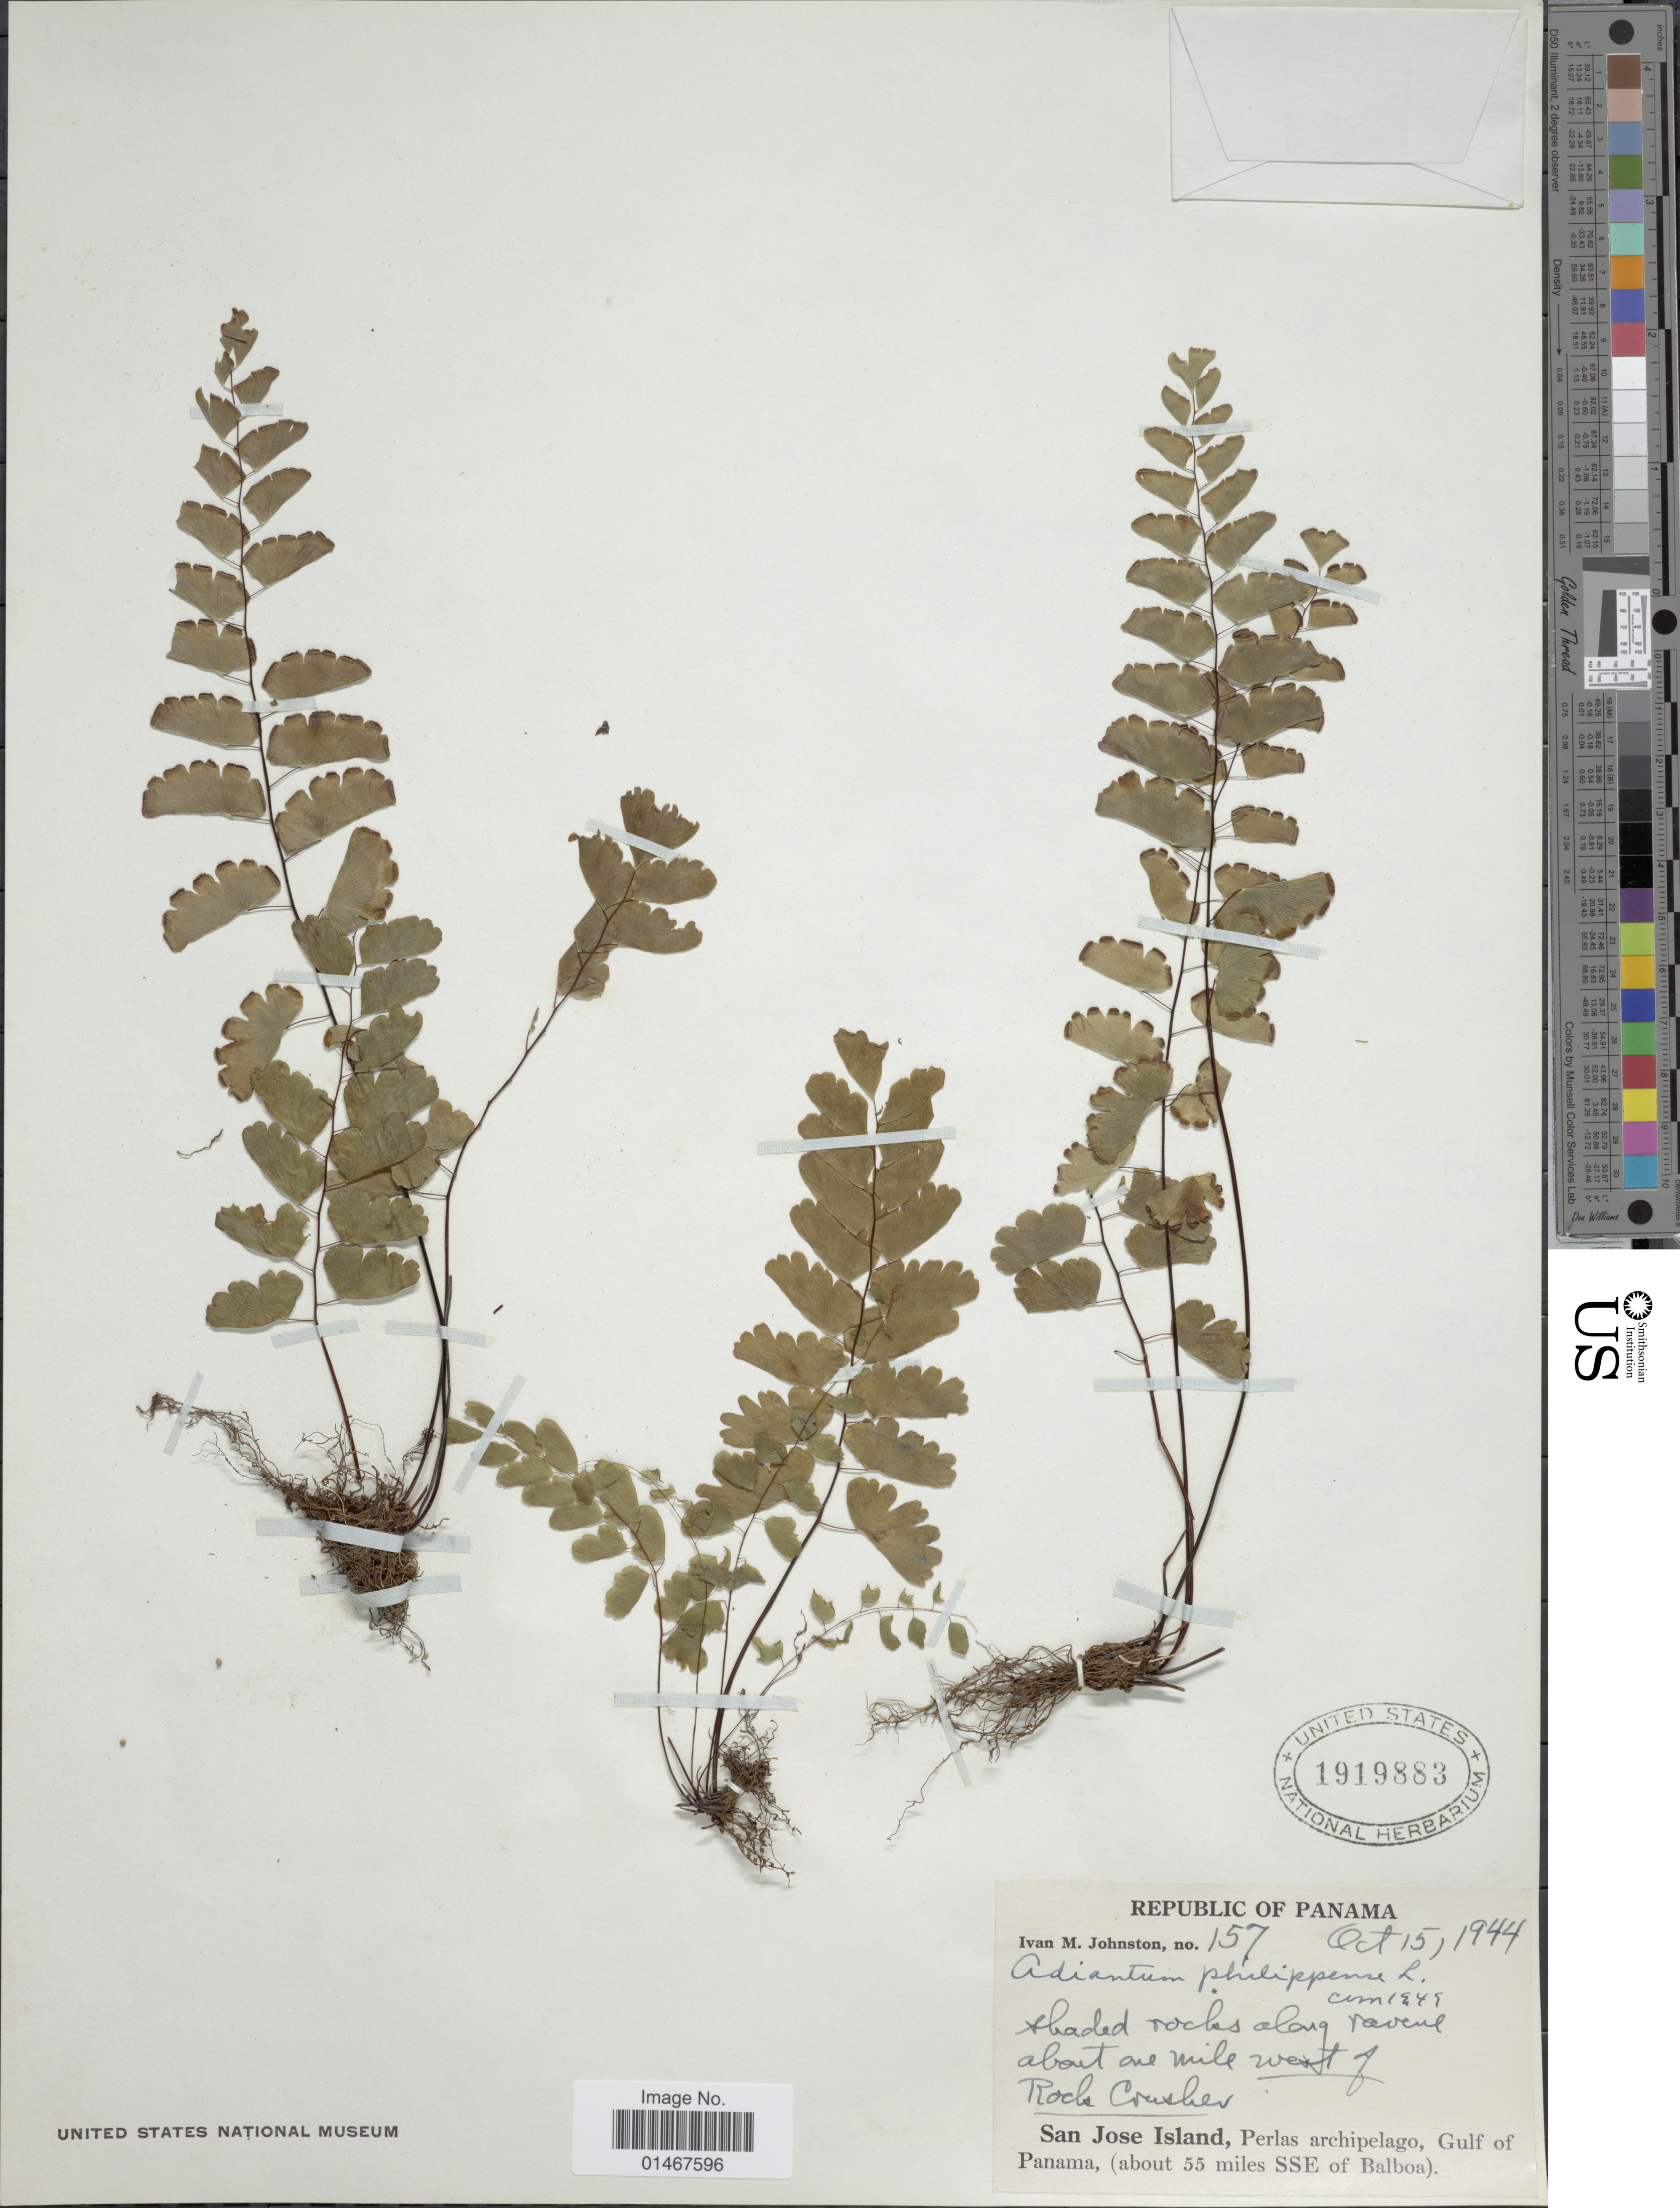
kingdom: Plantae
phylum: Tracheophyta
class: Polypodiopsida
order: Polypodiales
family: Pteridaceae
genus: Adiantum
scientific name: Adiantum philippense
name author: L.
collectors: I.M. Johnston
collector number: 157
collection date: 1944-10-15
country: Panama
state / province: Panamá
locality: Republic of Panama. San Jose Island, Perlas archipelago, Gulf of Panama, (about 55 miles SSE of Balboa).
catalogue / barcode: US 1919883